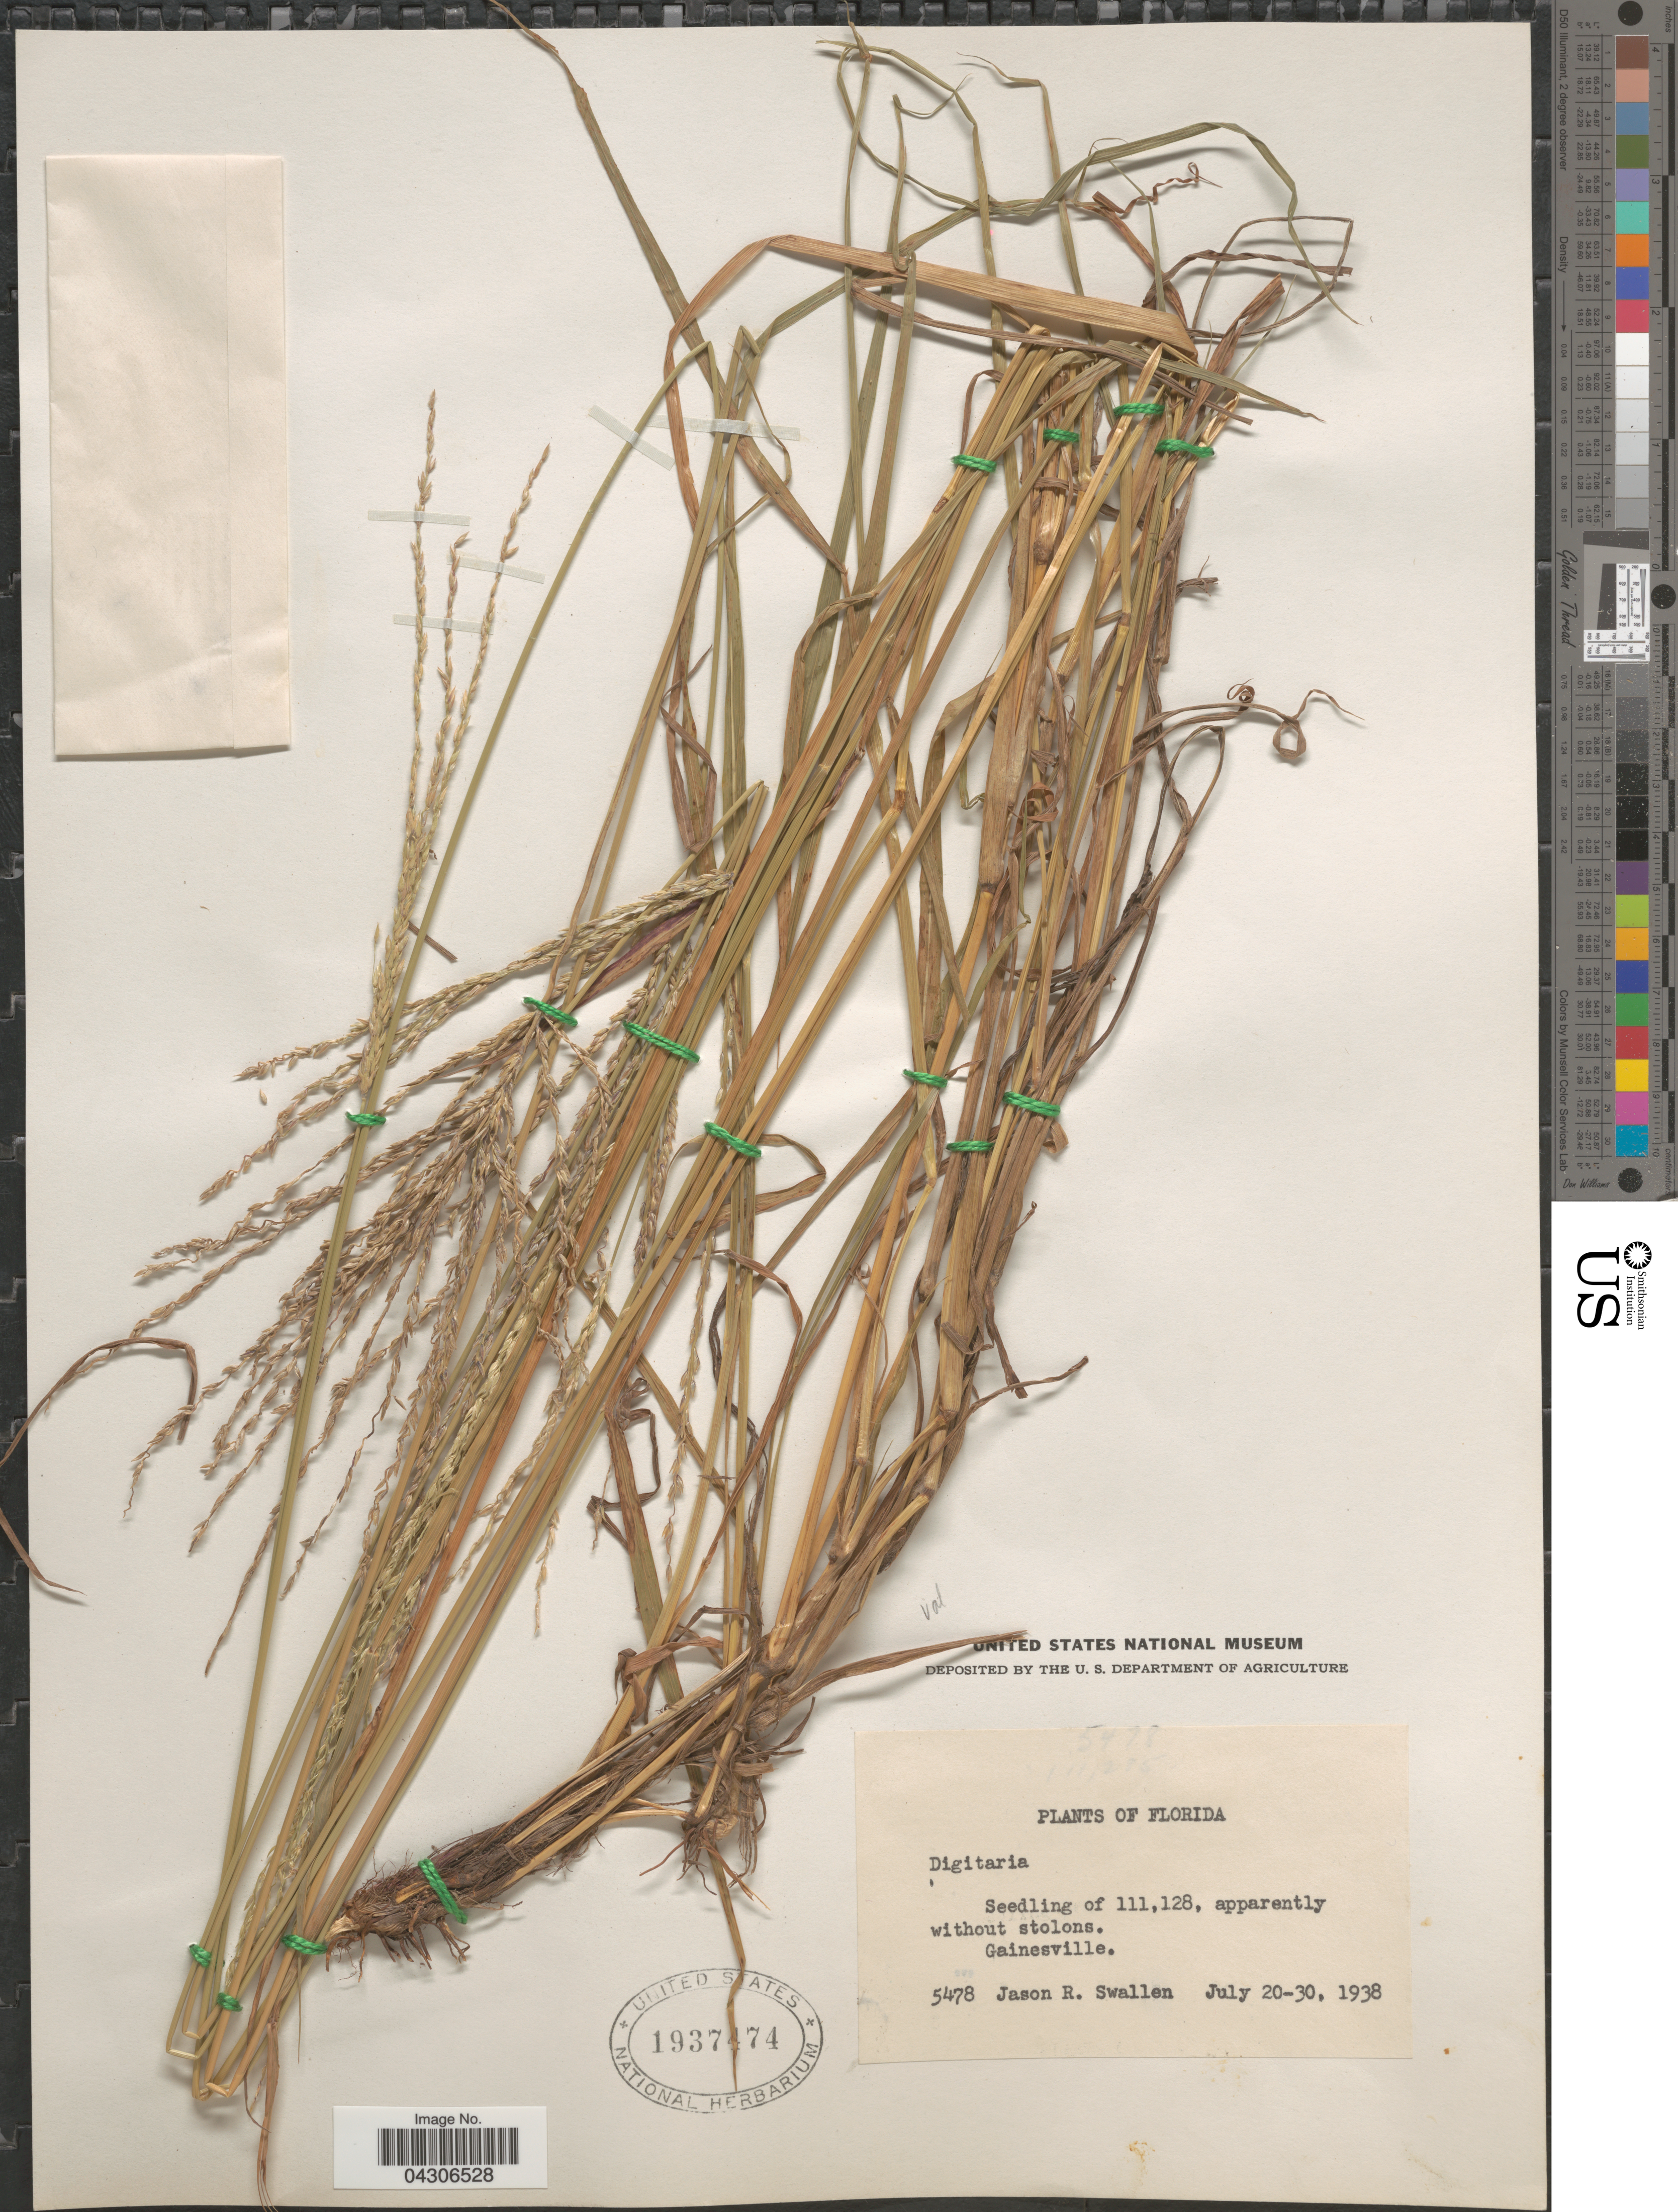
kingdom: Plantae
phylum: Tracheophyta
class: Liliopsida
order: Poales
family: Poaceae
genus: Digitaria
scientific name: Digitaria sp.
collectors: J. R. Swallen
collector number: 5478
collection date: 1938-07-20/1938-07-30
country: United States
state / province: Florida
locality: Gainesville.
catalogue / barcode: US 1937474